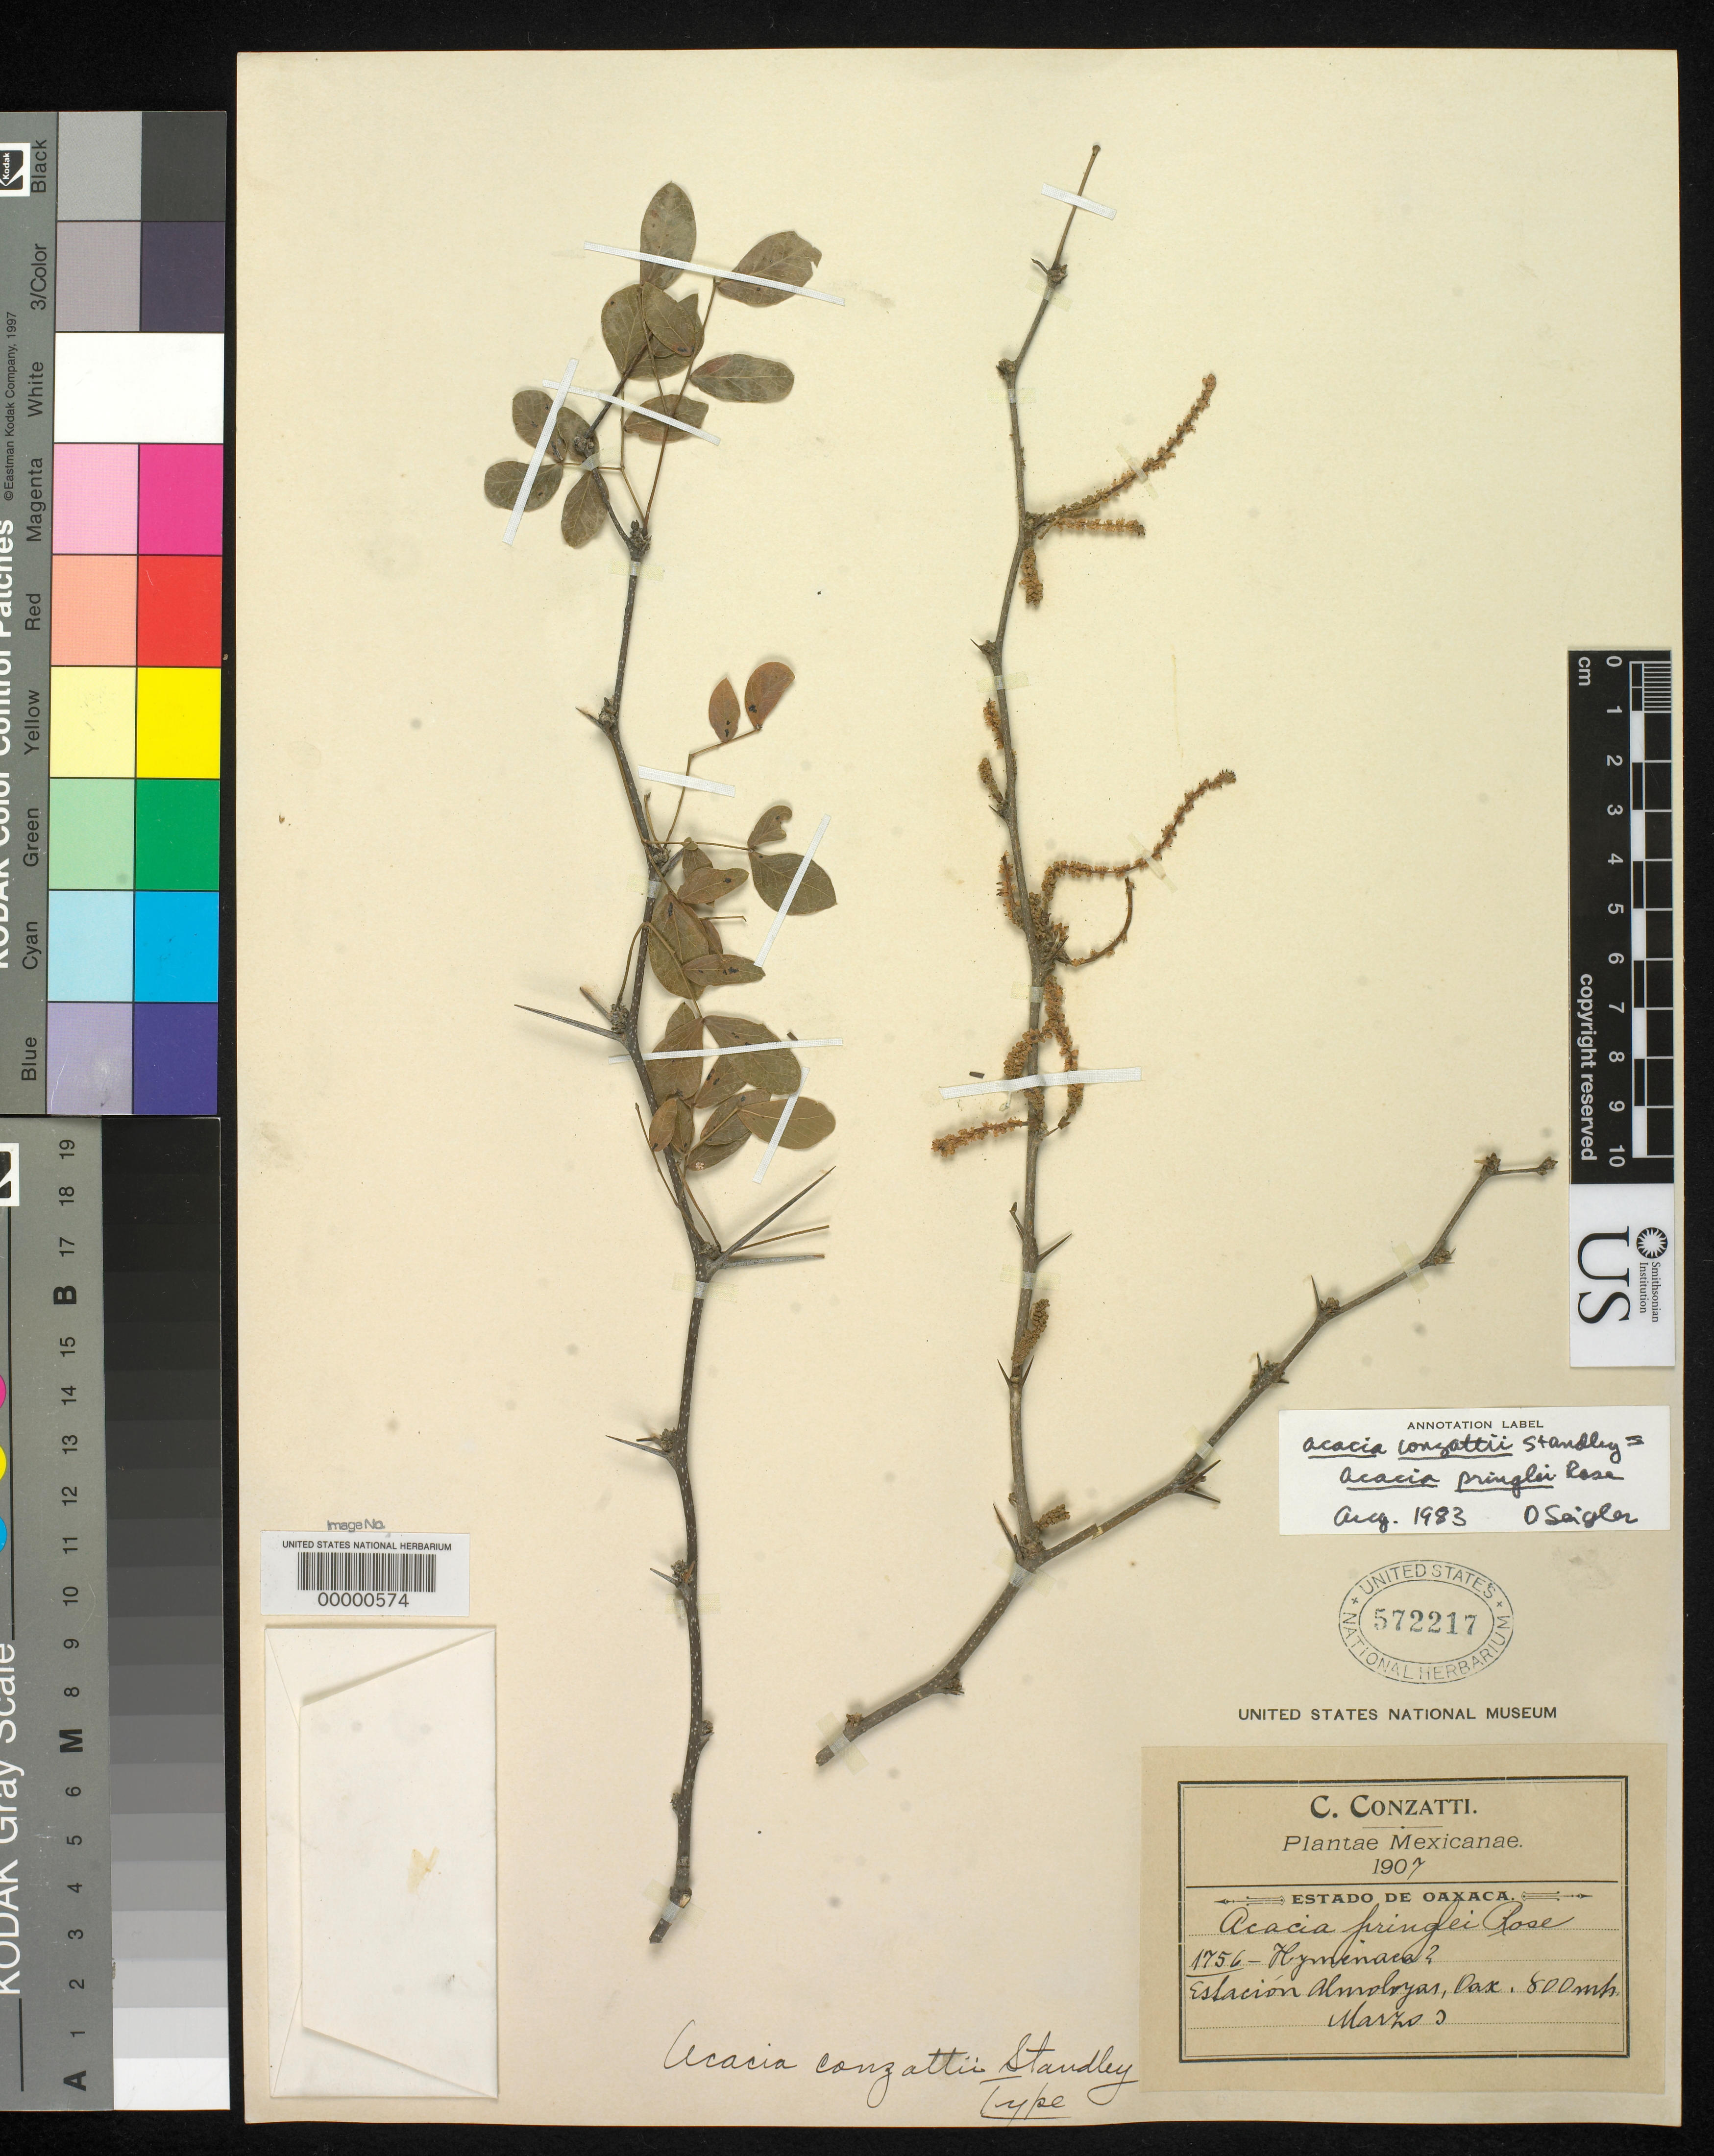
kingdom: Plantae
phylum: Tracheophyta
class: Magnoliopsida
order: Fabales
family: Fabaceae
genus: Acacia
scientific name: Acacia conzattii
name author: Standl.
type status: Holotype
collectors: C. Conzatti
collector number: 1756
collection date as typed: Mar 1907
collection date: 1907-03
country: Mexico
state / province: Oaxaca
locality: Estacion Almoloyas.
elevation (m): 700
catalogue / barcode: US 572217